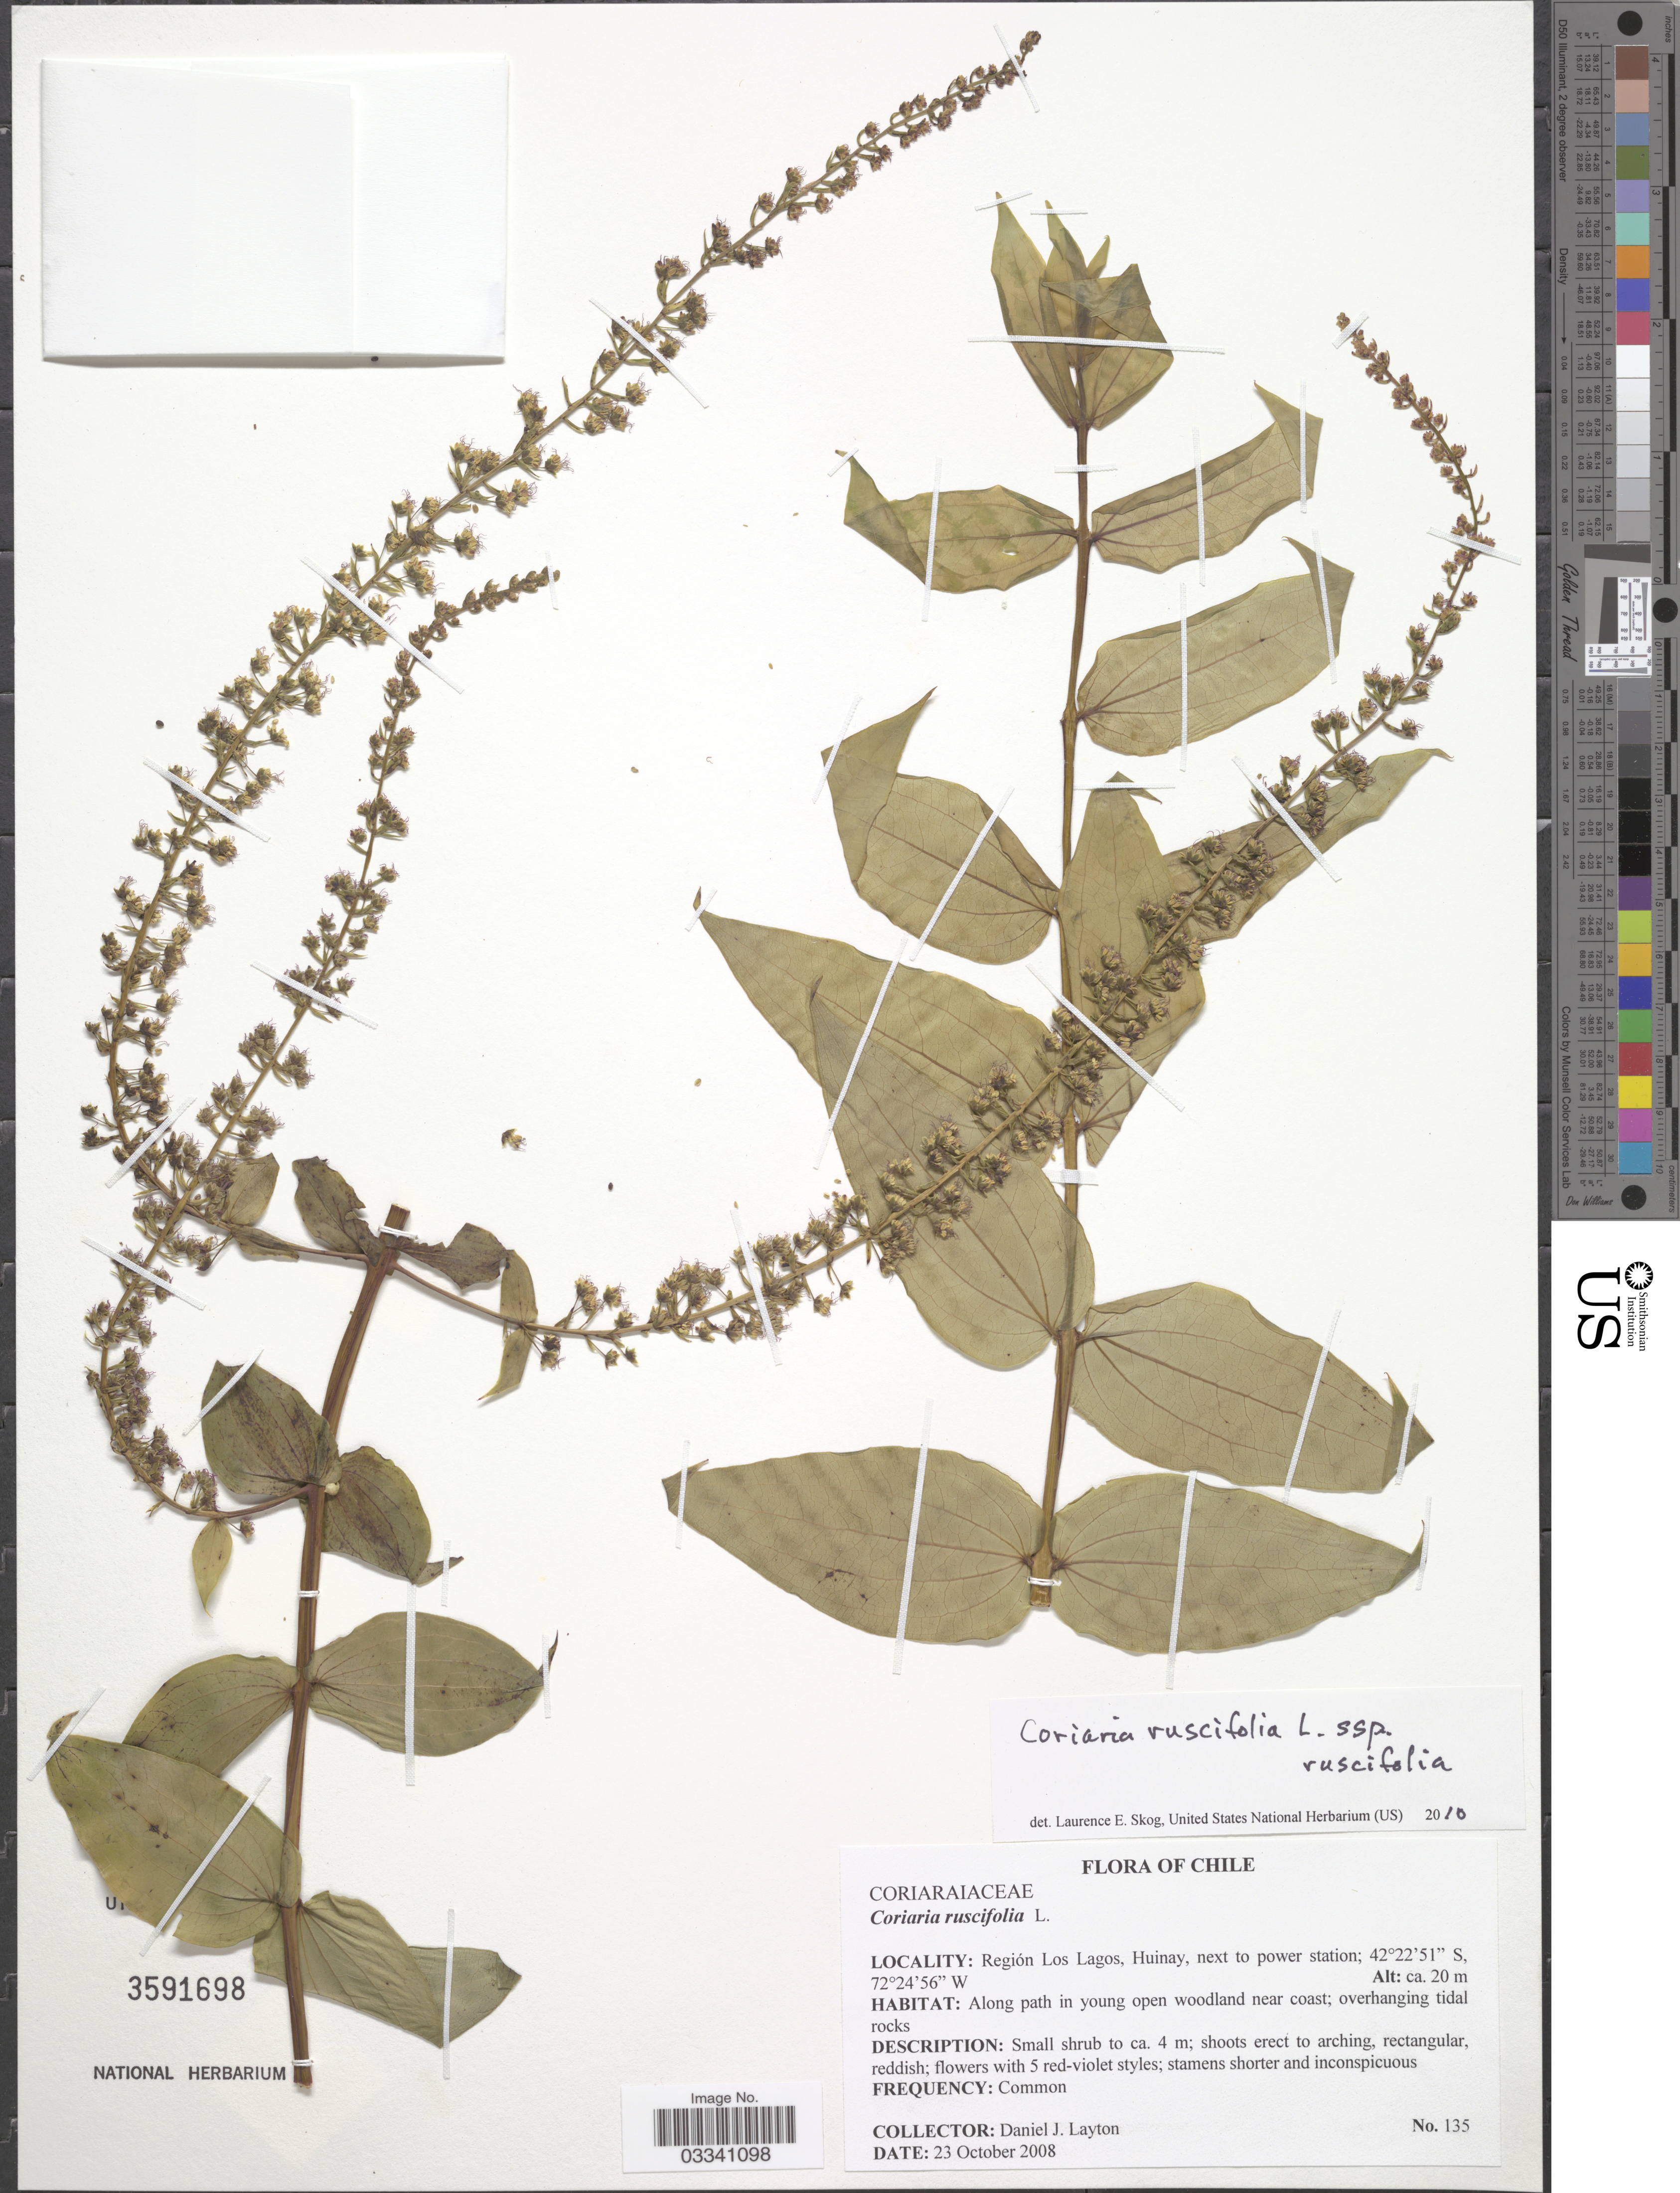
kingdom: Plantae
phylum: Tracheophyta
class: Magnoliopsida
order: Cucurbitales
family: Coriariaceae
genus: Coriaria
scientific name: Coriaria ruscifolia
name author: L.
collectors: D. J. Layton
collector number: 135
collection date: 2008-10-23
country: Chile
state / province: Los Lagos (X)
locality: Región Los Lagos, Huinay, next to power station.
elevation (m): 20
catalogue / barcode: US 3591698